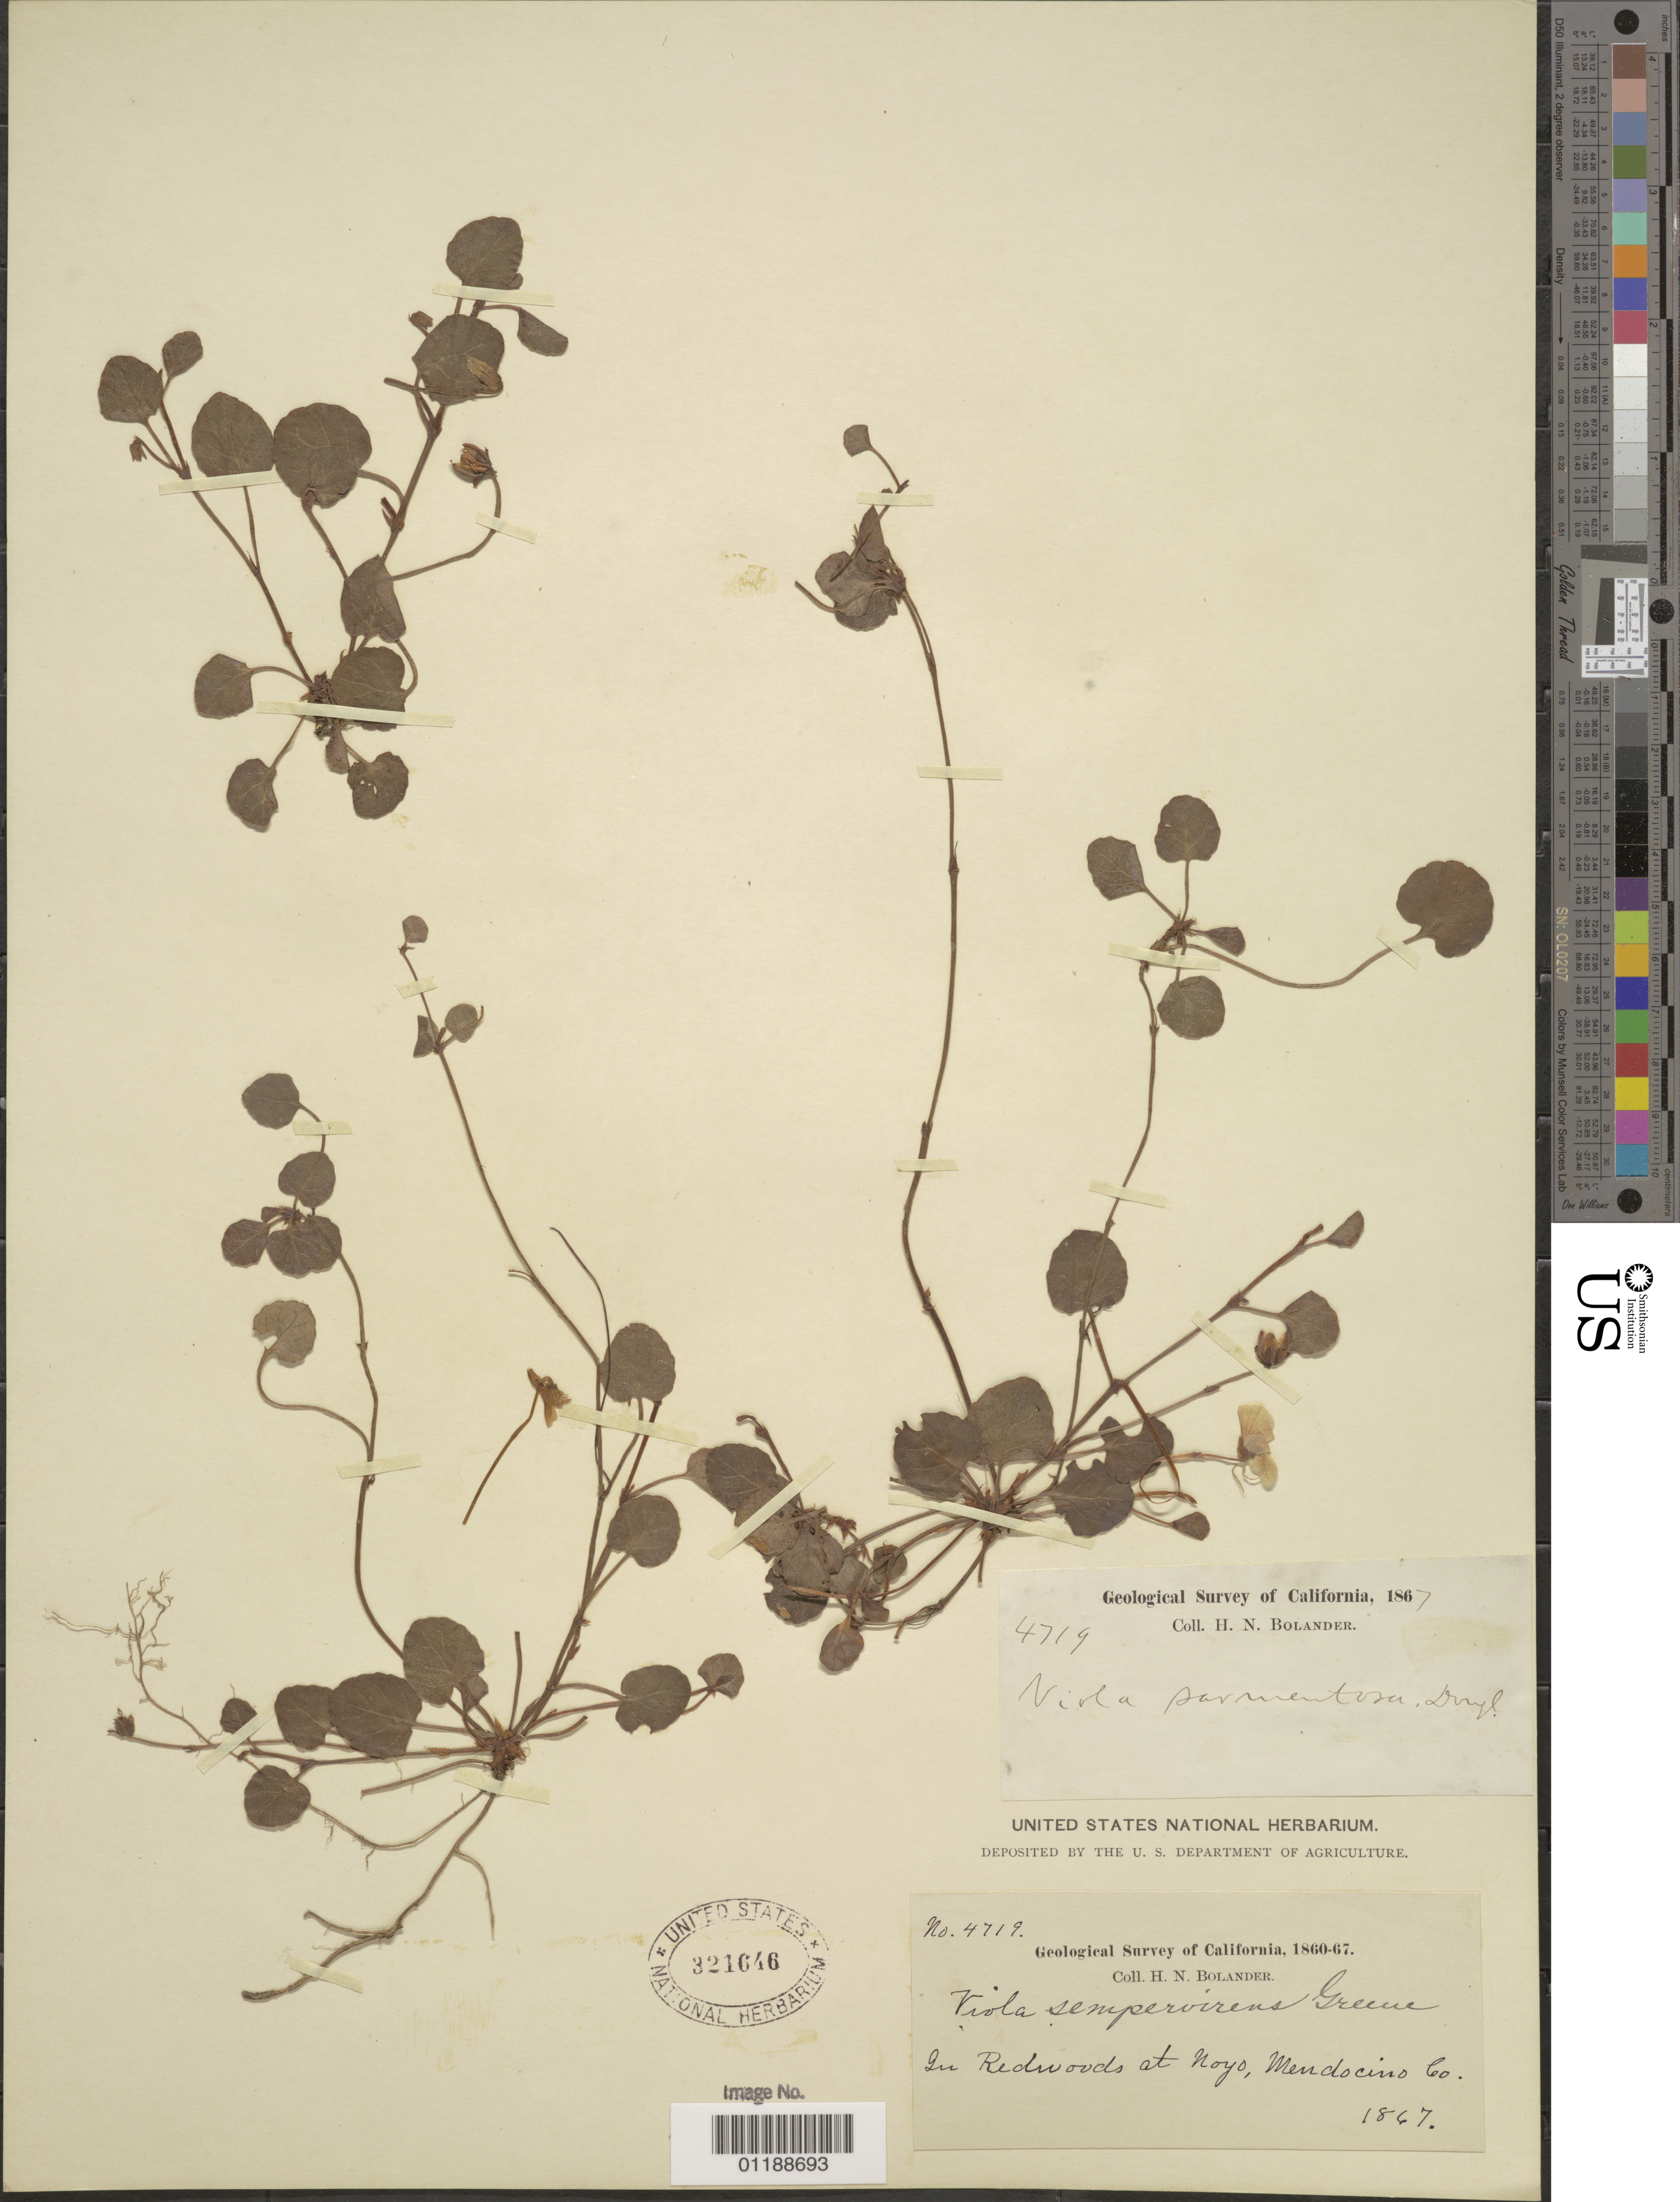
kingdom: Plantae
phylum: Tracheophyta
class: Magnoliopsida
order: Malpighiales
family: Violaceae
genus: Viola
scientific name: Viola sempervirens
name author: Greene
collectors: H. Bolander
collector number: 4719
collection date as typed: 1867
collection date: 1867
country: United States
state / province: California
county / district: Mendocino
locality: In Redwoods at Noyo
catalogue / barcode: US 321646